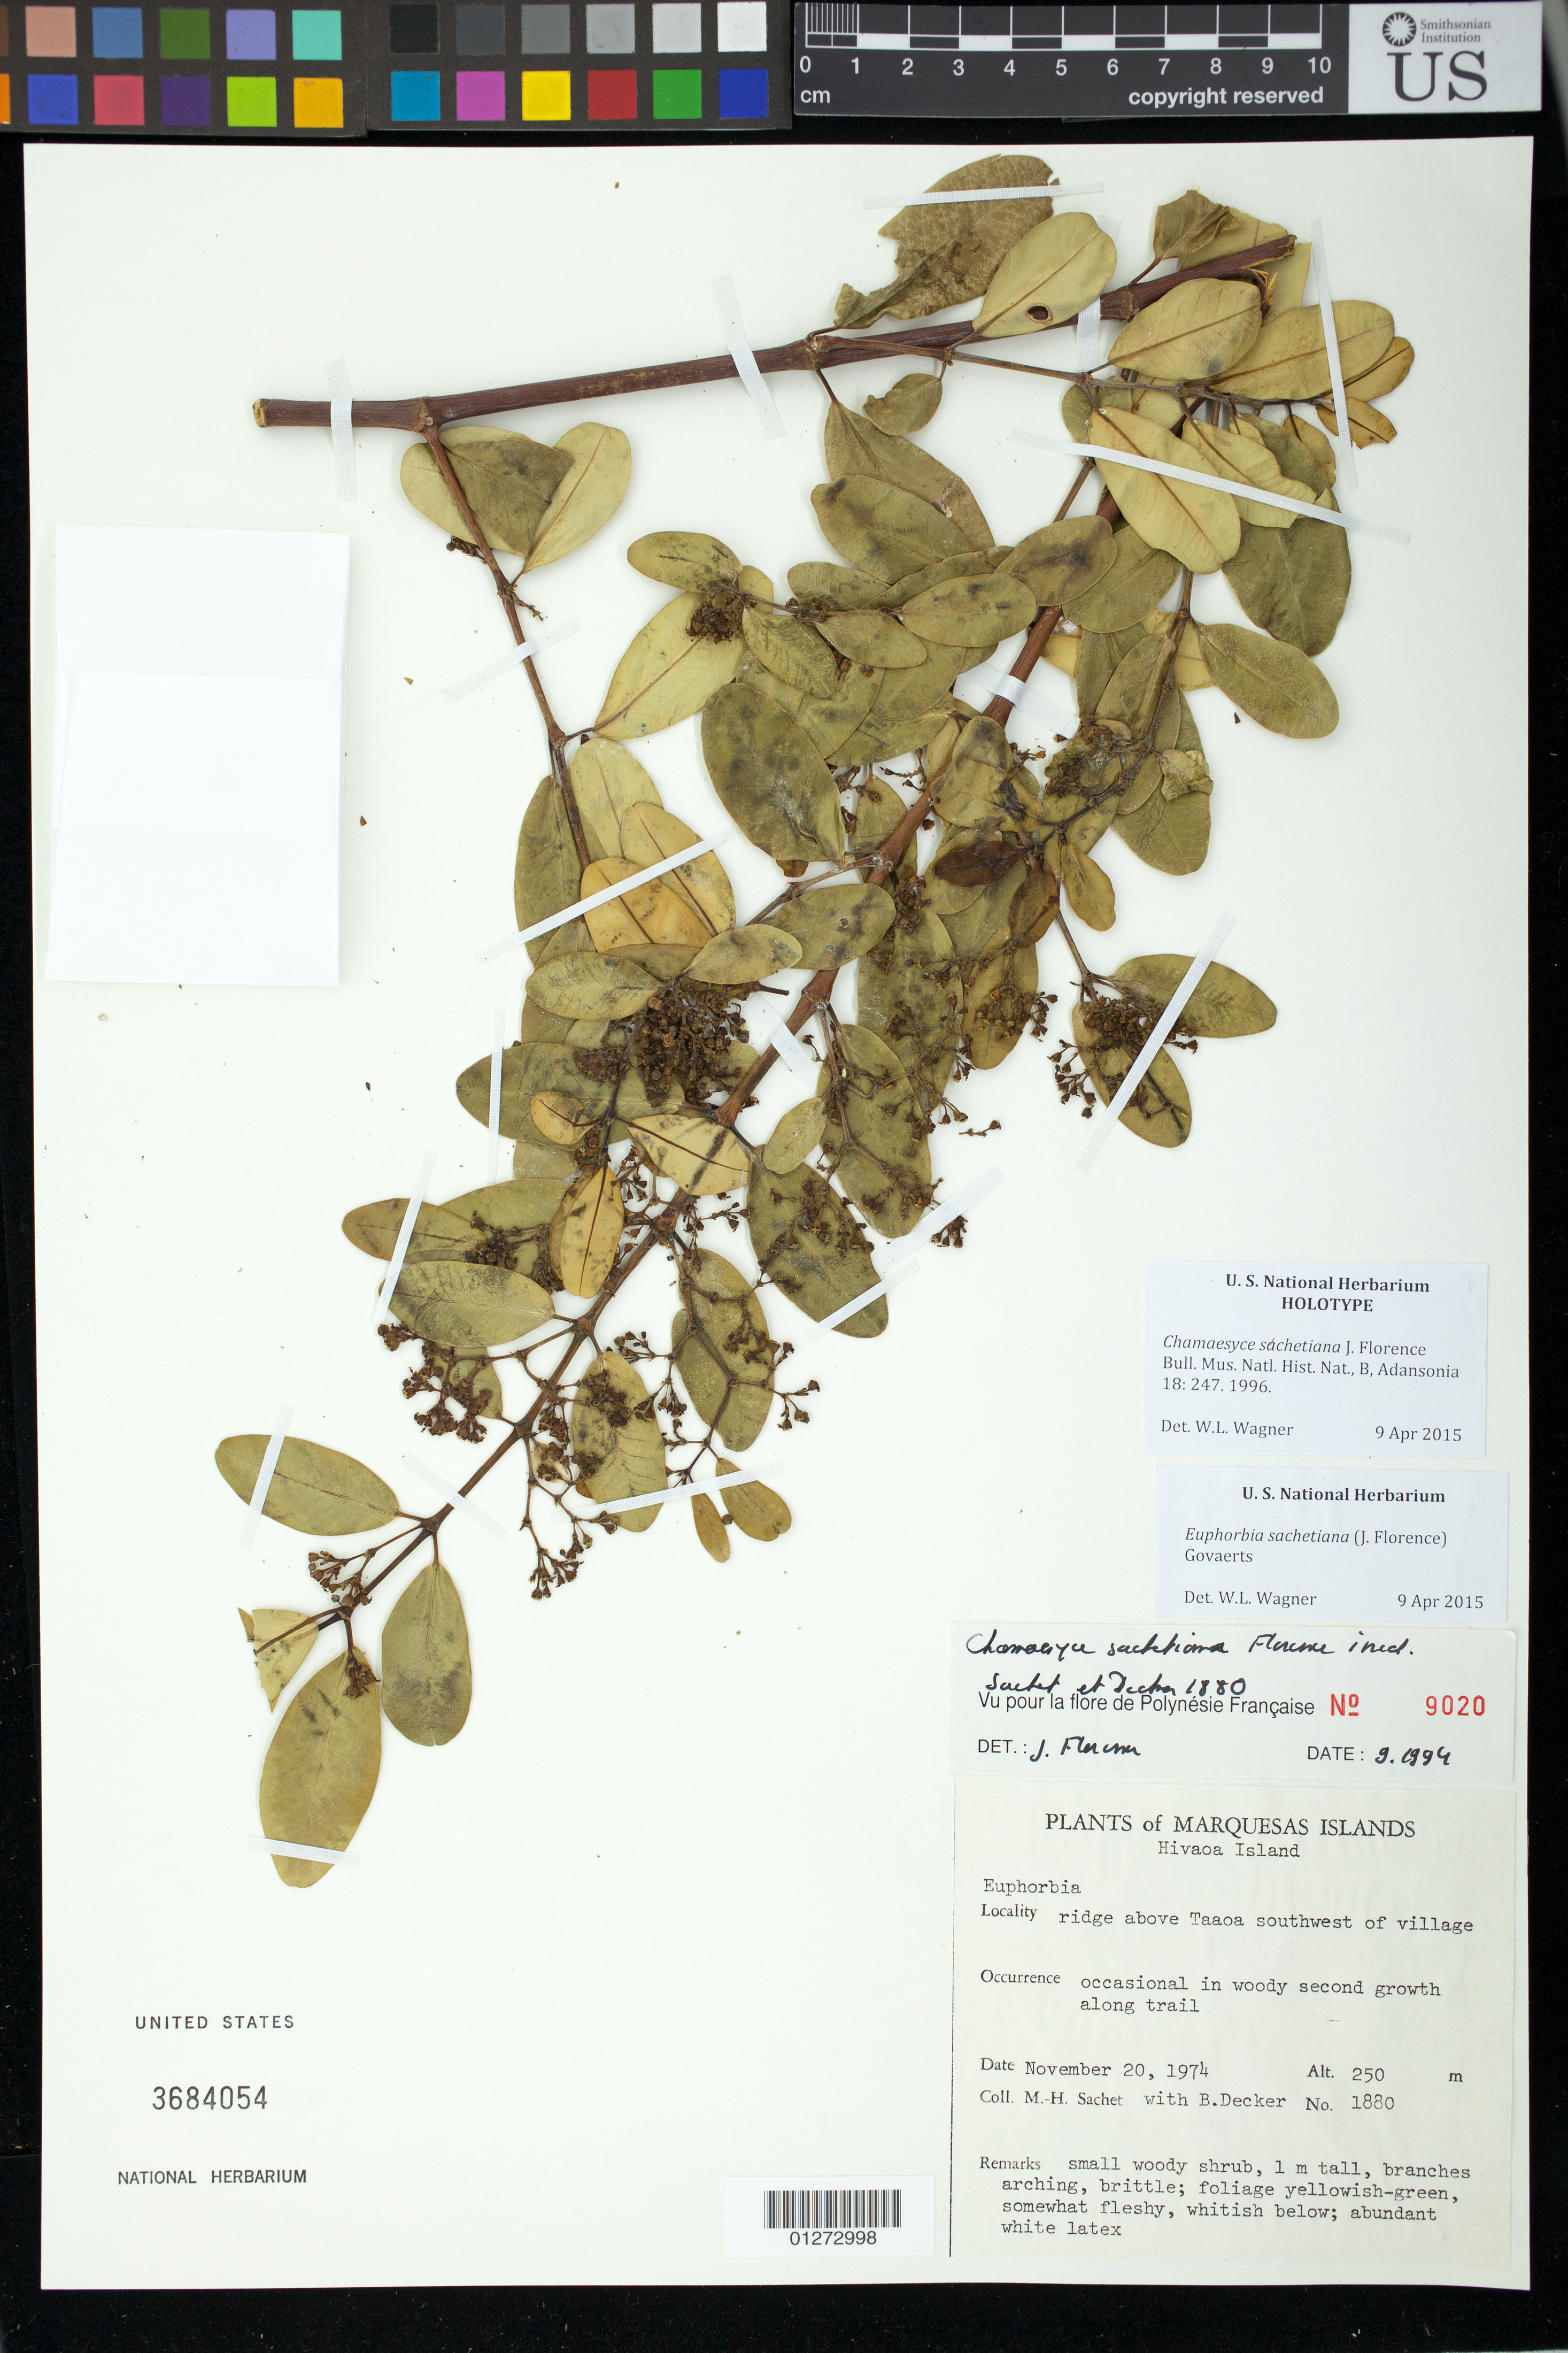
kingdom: Plantae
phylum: Tracheophyta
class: Magnoliopsida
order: Malpighiales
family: Euphorbiaceae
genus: Chamaesyce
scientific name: Chamaesyce sachetiana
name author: J. Florence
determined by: Florence, J.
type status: Holotype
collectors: M.-H. Sachet & B. G. Decker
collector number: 1880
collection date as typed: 20 November 1974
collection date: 1974-11-20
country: French Polynesia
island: Hiva Oa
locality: Ridge above Taaoa southwest of village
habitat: Woody second growth along trail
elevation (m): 250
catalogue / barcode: US 3684054